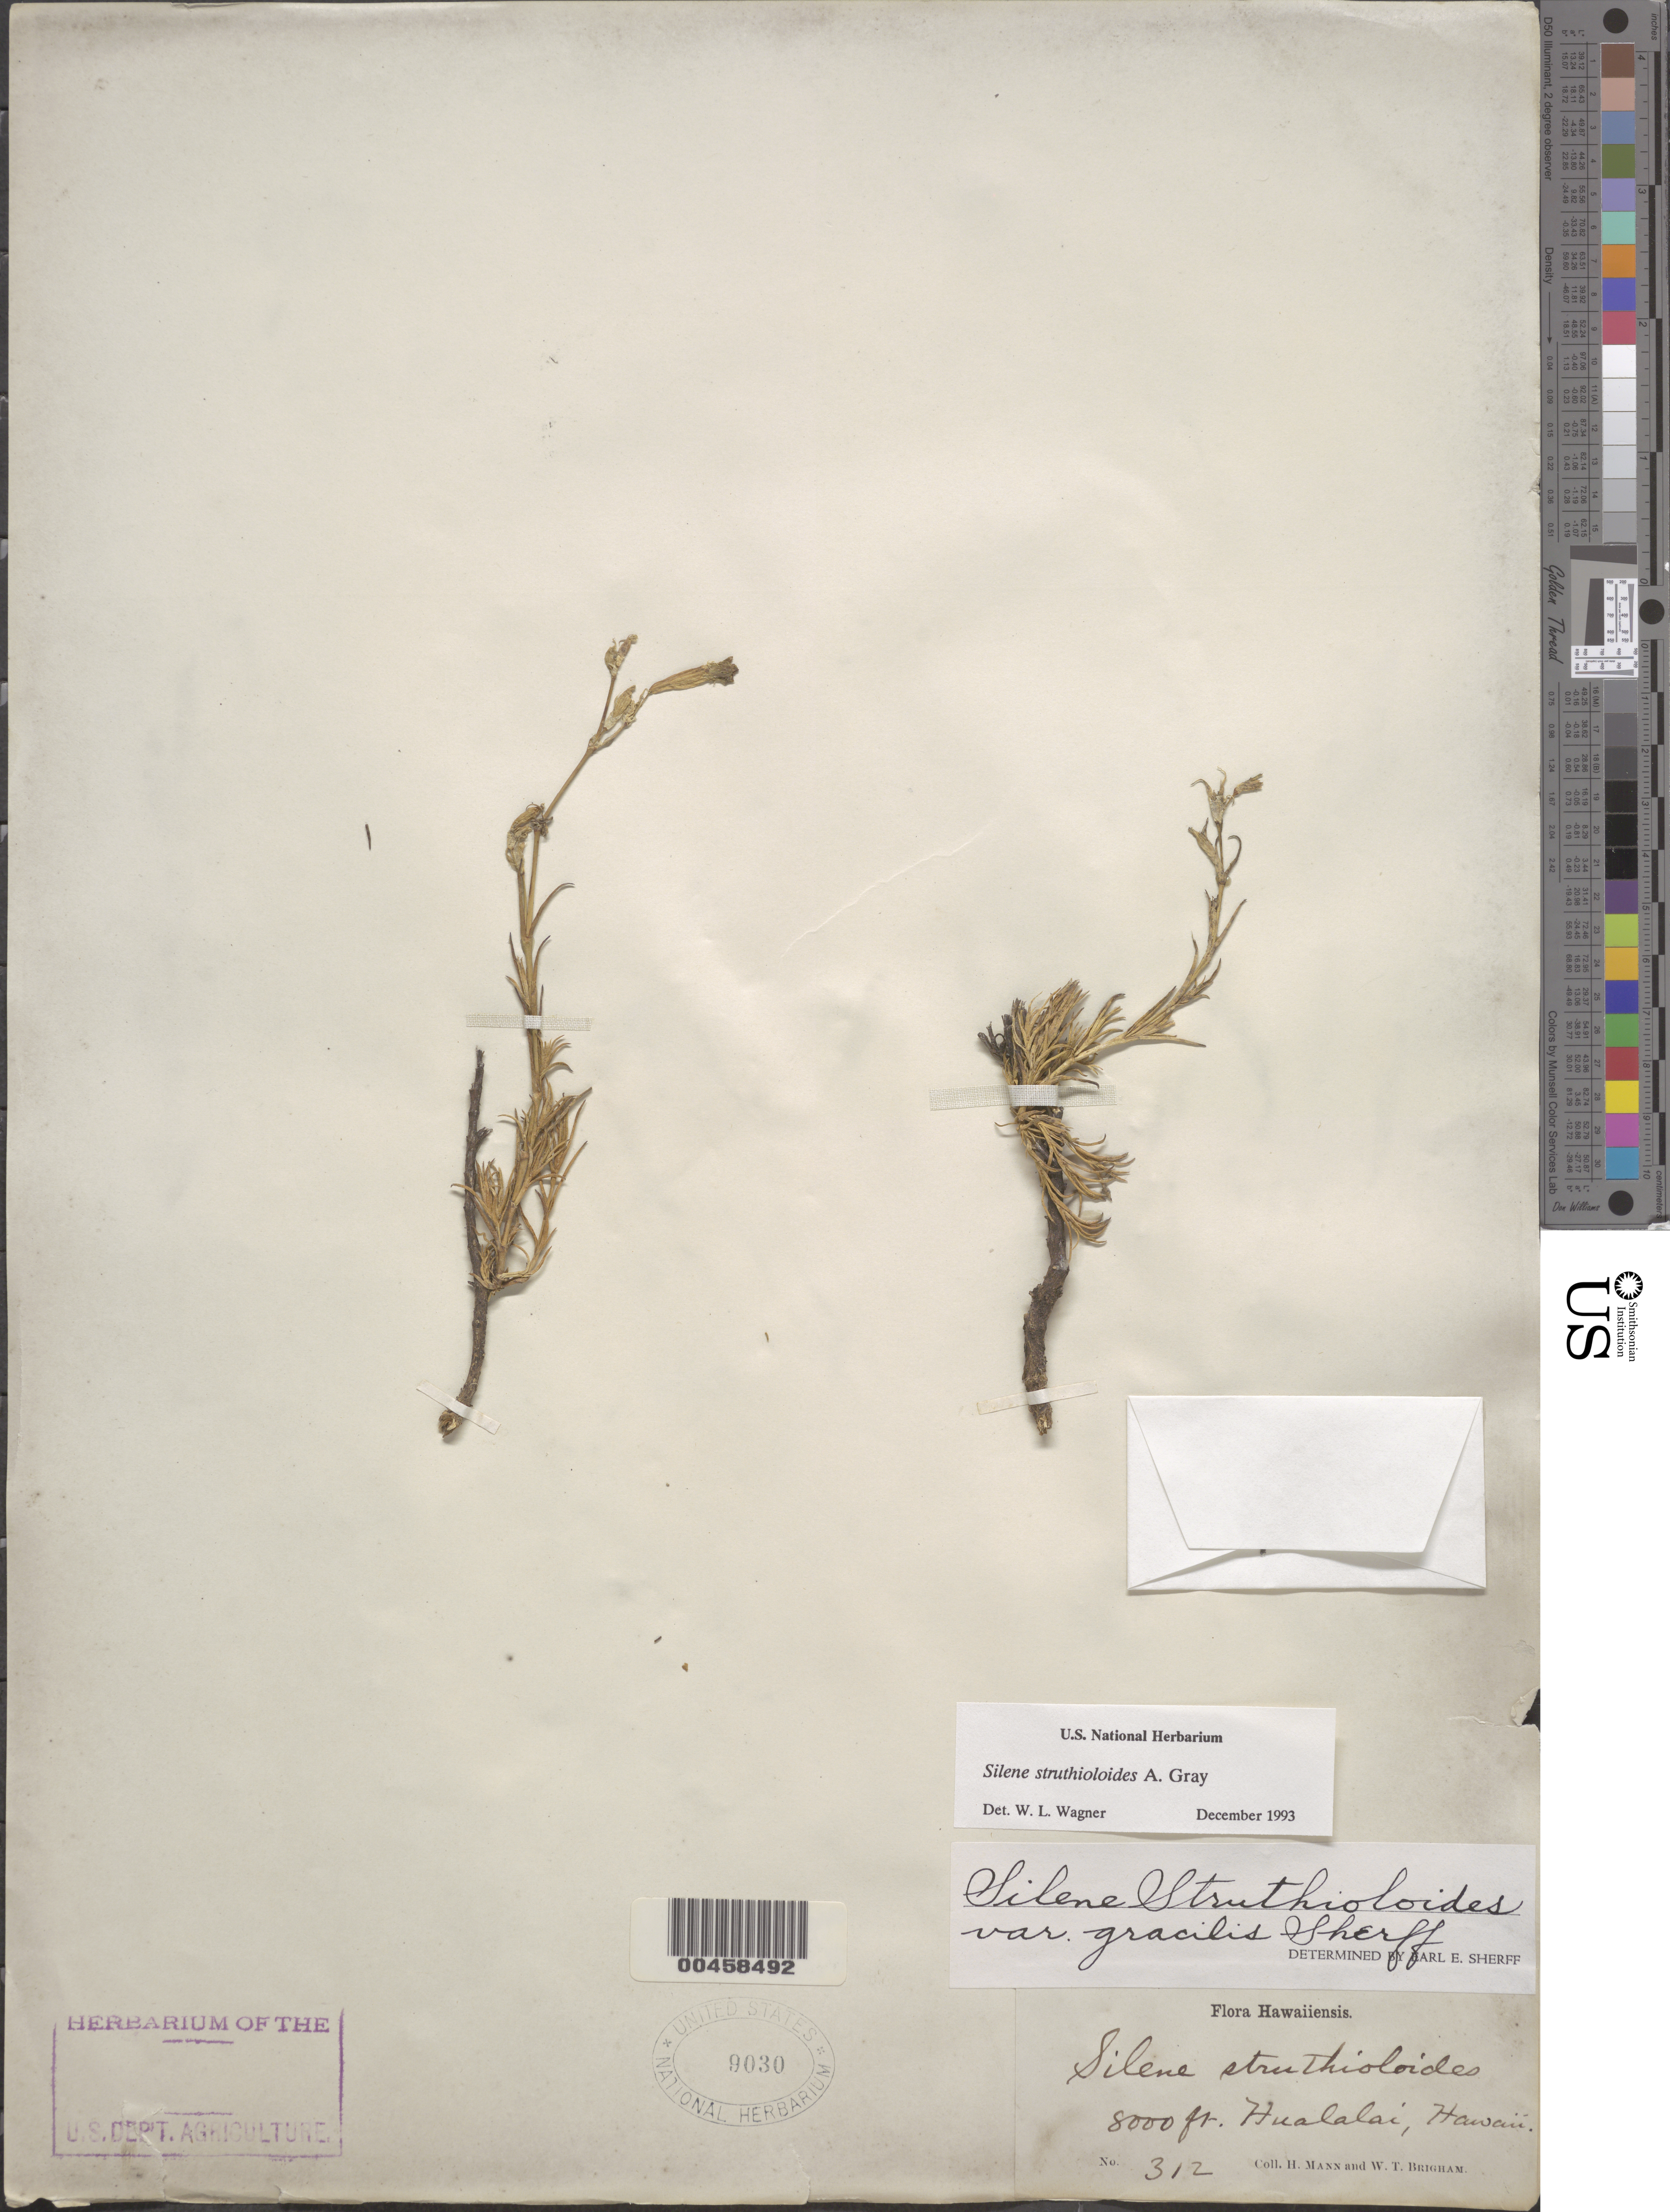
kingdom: Plantae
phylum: Tracheophyta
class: Magnoliopsida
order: Caryophyllales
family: Caryophyllaceae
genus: Silene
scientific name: Silene struthioloides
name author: A. Gray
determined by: Wagner, W. L., (BOT), Smithsonian Institution - National Museum of Natural History (UNITED STATES)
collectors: H. Mann & W. T. Brigham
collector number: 312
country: United States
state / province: Hawaii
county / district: Hawaii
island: Hawaii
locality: Hualalai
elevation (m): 2438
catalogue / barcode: US 9030